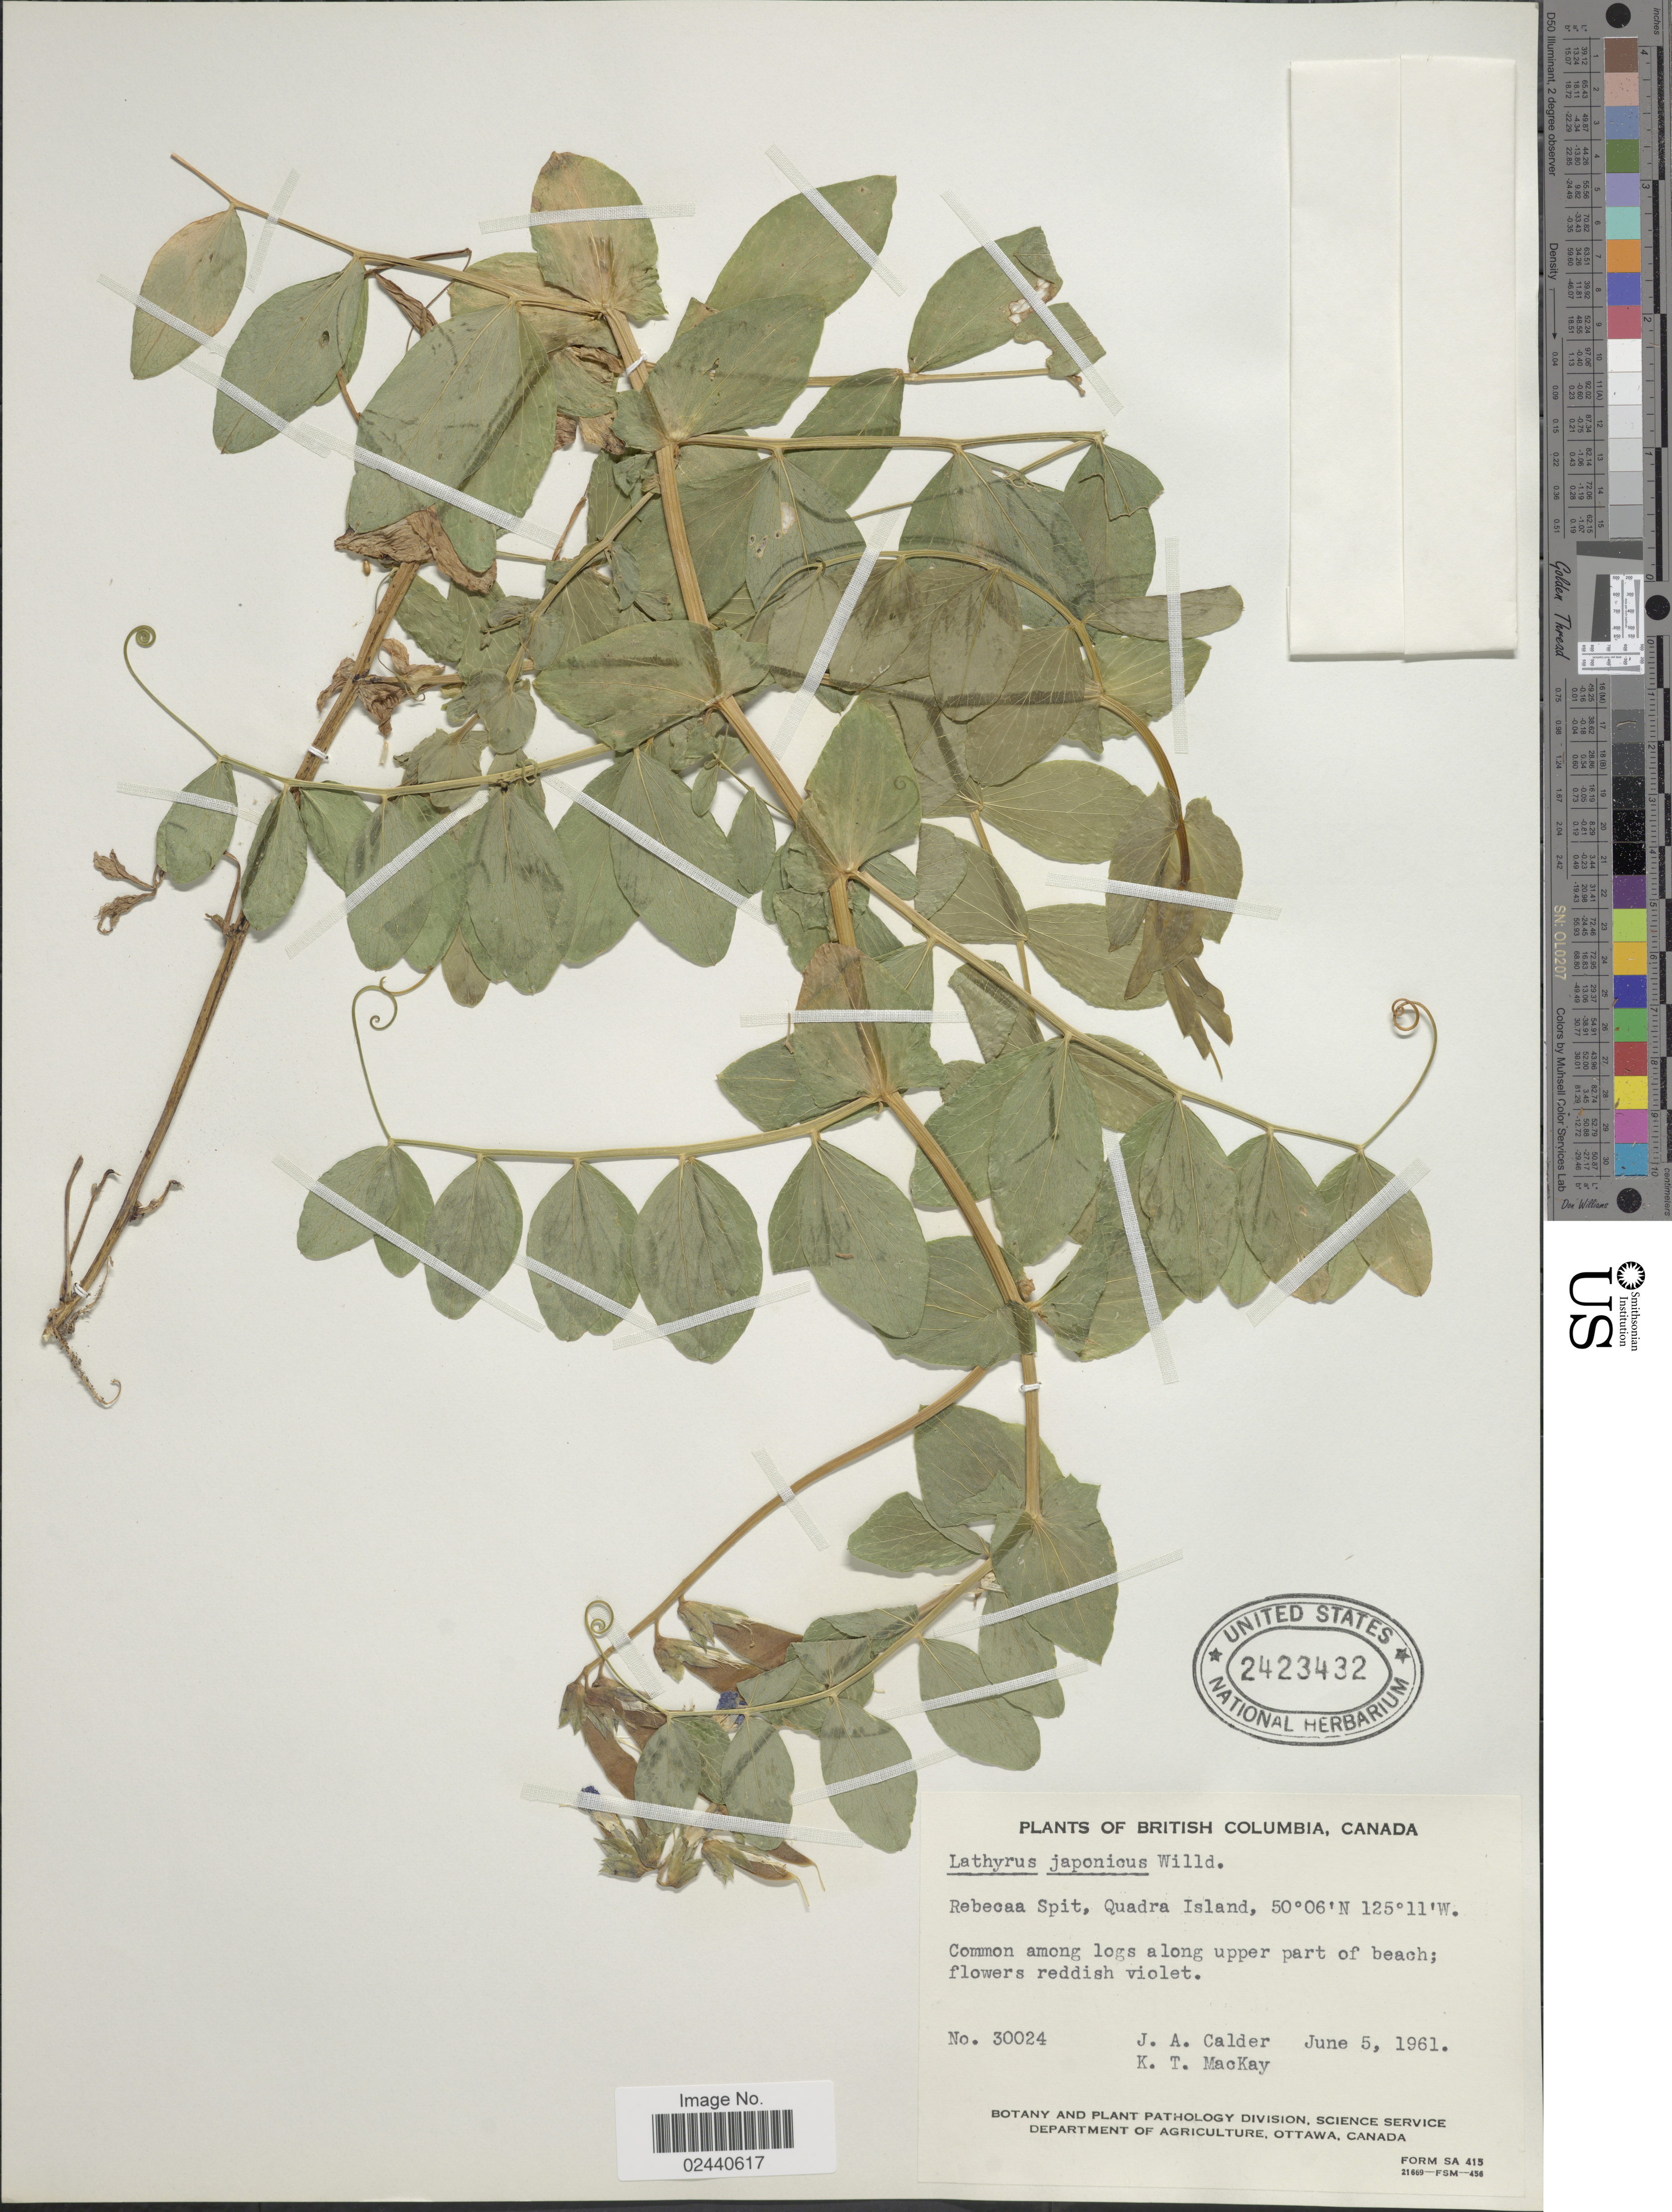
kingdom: Plantae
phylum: Tracheophyta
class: Magnoliopsida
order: Fabales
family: Fabaceae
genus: Lathyrus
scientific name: Lathyrus japonicus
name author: Willd.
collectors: J. A. Calder & K. T. Mackay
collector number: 30024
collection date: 1961-06-05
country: Canada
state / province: British Columbia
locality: Rebecca Spit, Quadra Island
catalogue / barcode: US 2423432